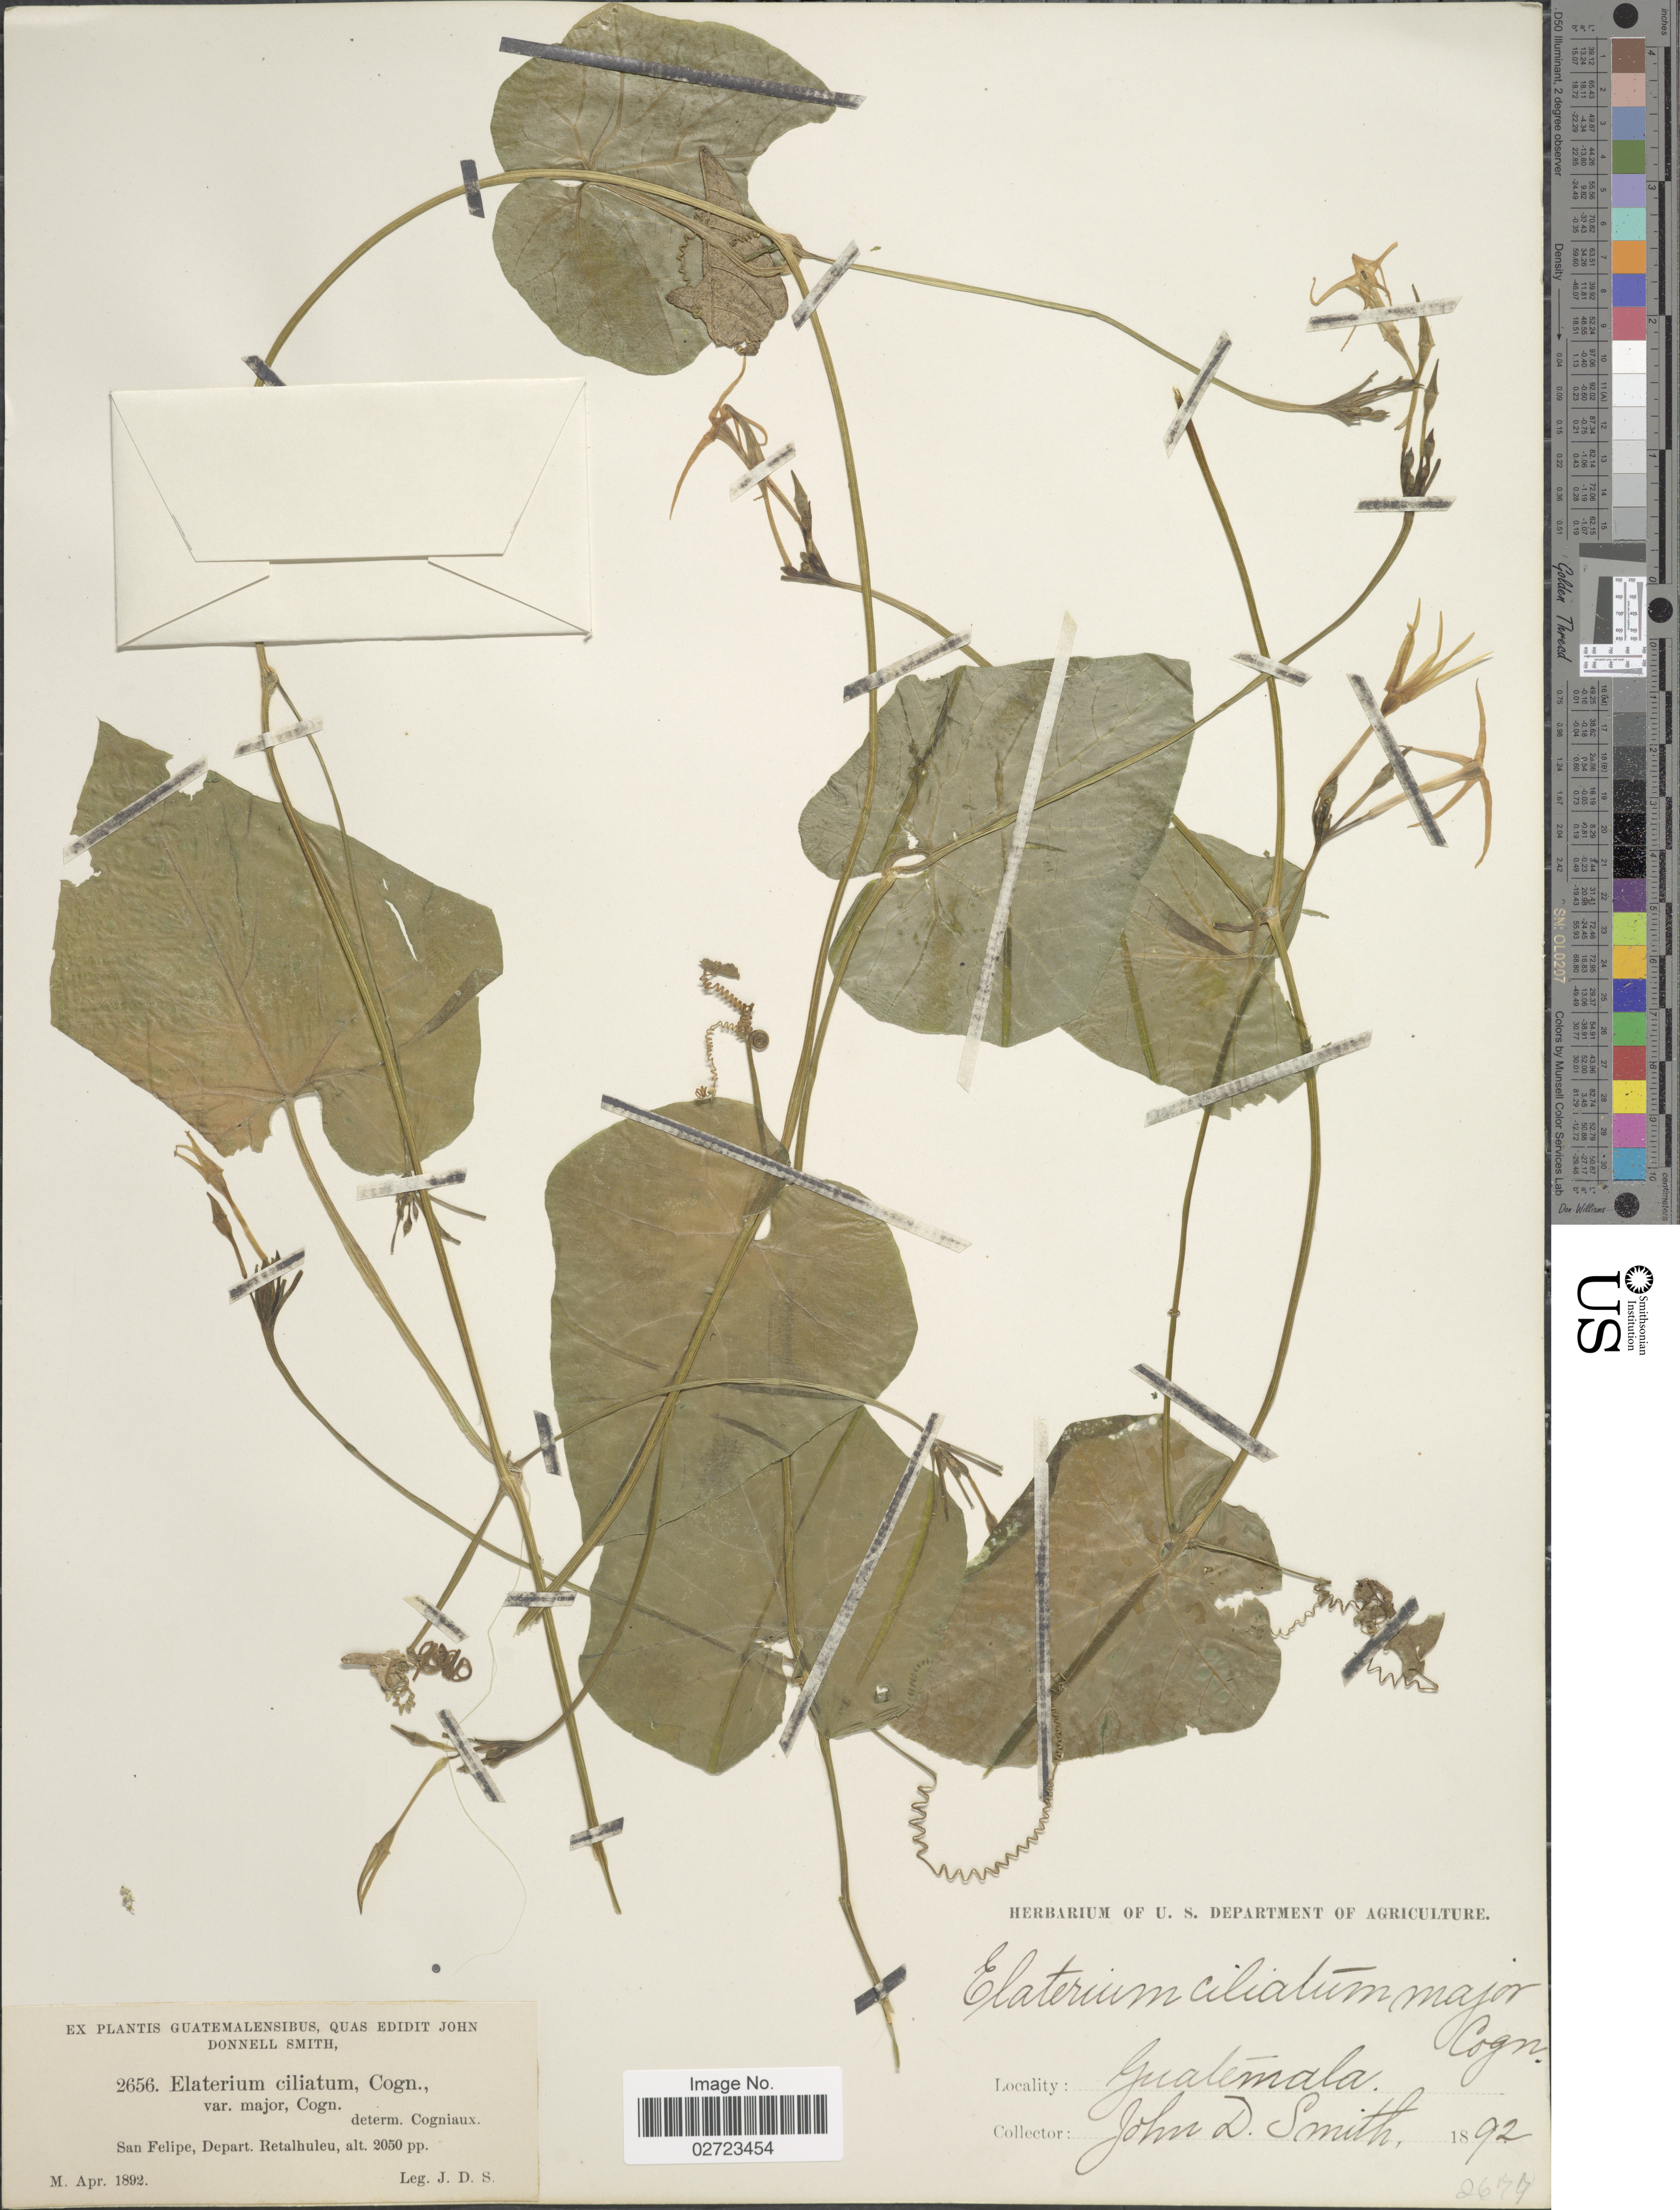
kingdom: Plantae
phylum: Tracheophyta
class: Magnoliopsida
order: Cucurbitales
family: Cucurbitaceae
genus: Cyclanthera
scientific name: Cyclanthera carthagenensis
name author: (Jacq.) H. Schaef. & S.S. Renner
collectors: J. Donnell Smith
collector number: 2656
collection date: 1892-04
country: Guatemala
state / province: Retalhuleu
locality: San Felipe.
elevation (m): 625